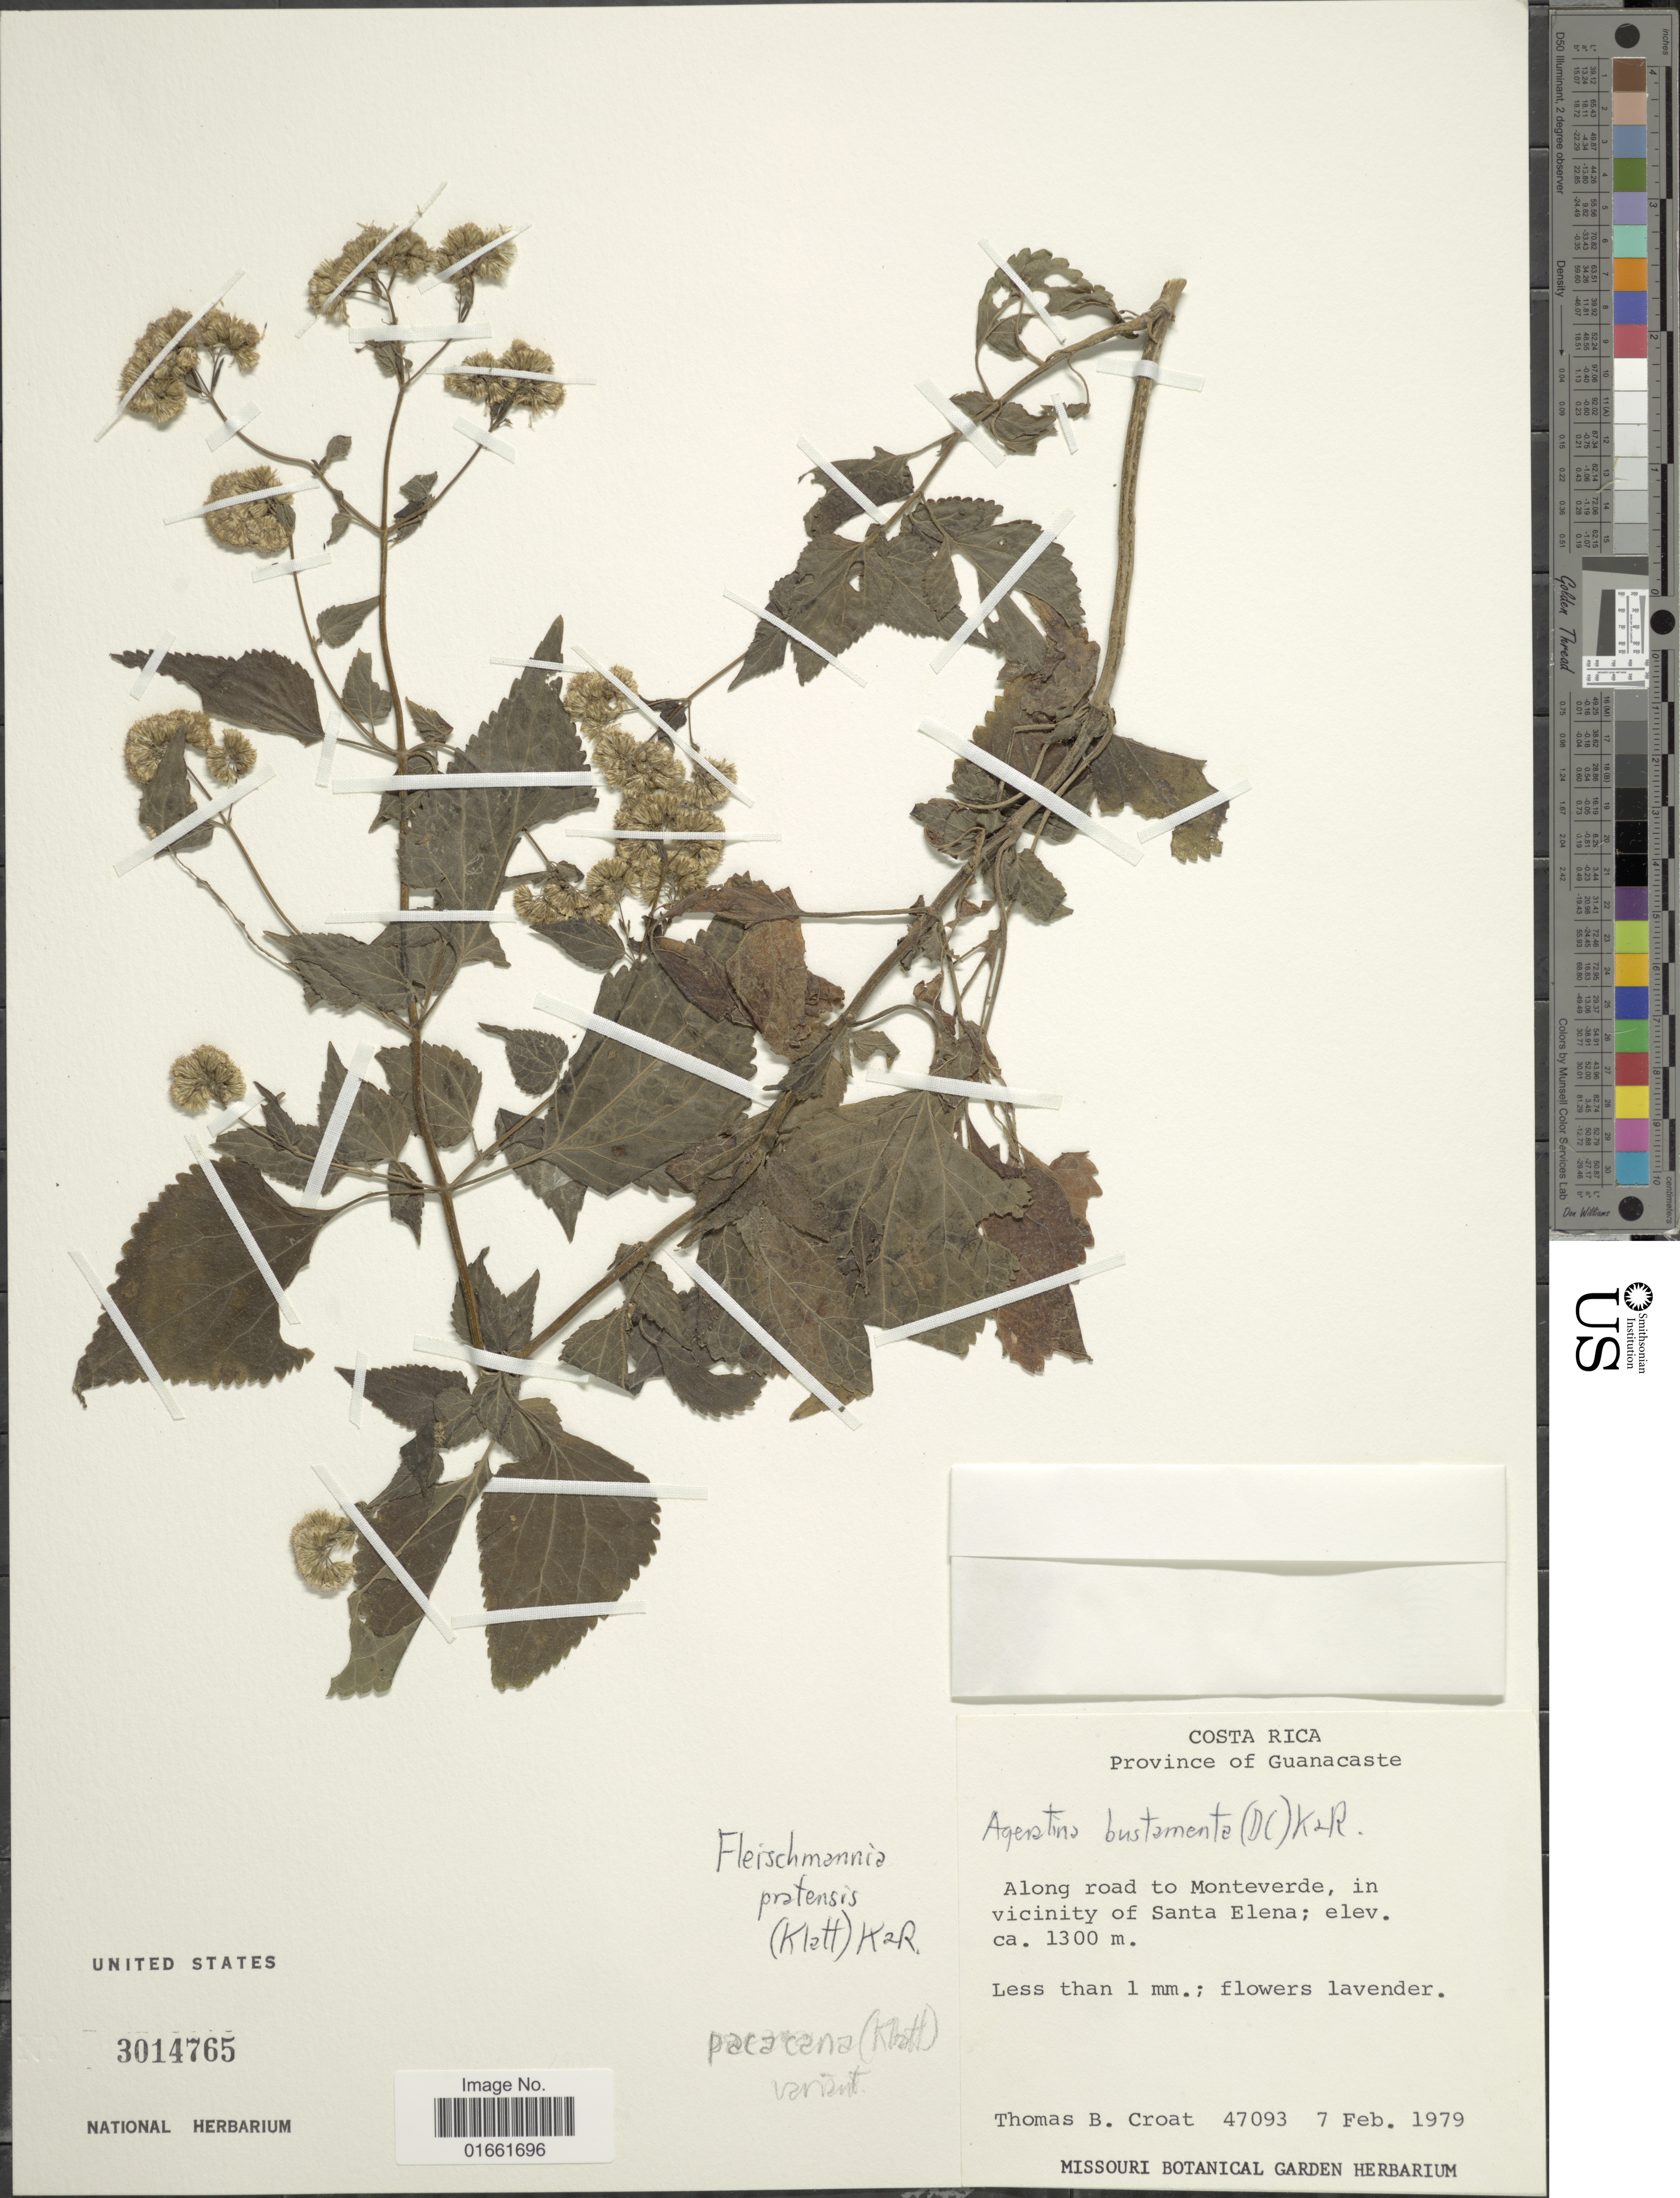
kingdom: Plantae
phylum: Tracheophyta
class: Magnoliopsida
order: Asterales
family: Asteraceae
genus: Fleischmannia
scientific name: Fleischmannia pratensis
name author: (Klatt) R.M. King & H. Rob.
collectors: T. B. Croat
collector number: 47093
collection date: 1979-02-07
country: Costa Rica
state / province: Guanacaste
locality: Along road to Monteverde, in vicinity of Santa Elena.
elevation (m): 1300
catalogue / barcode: US 3014765